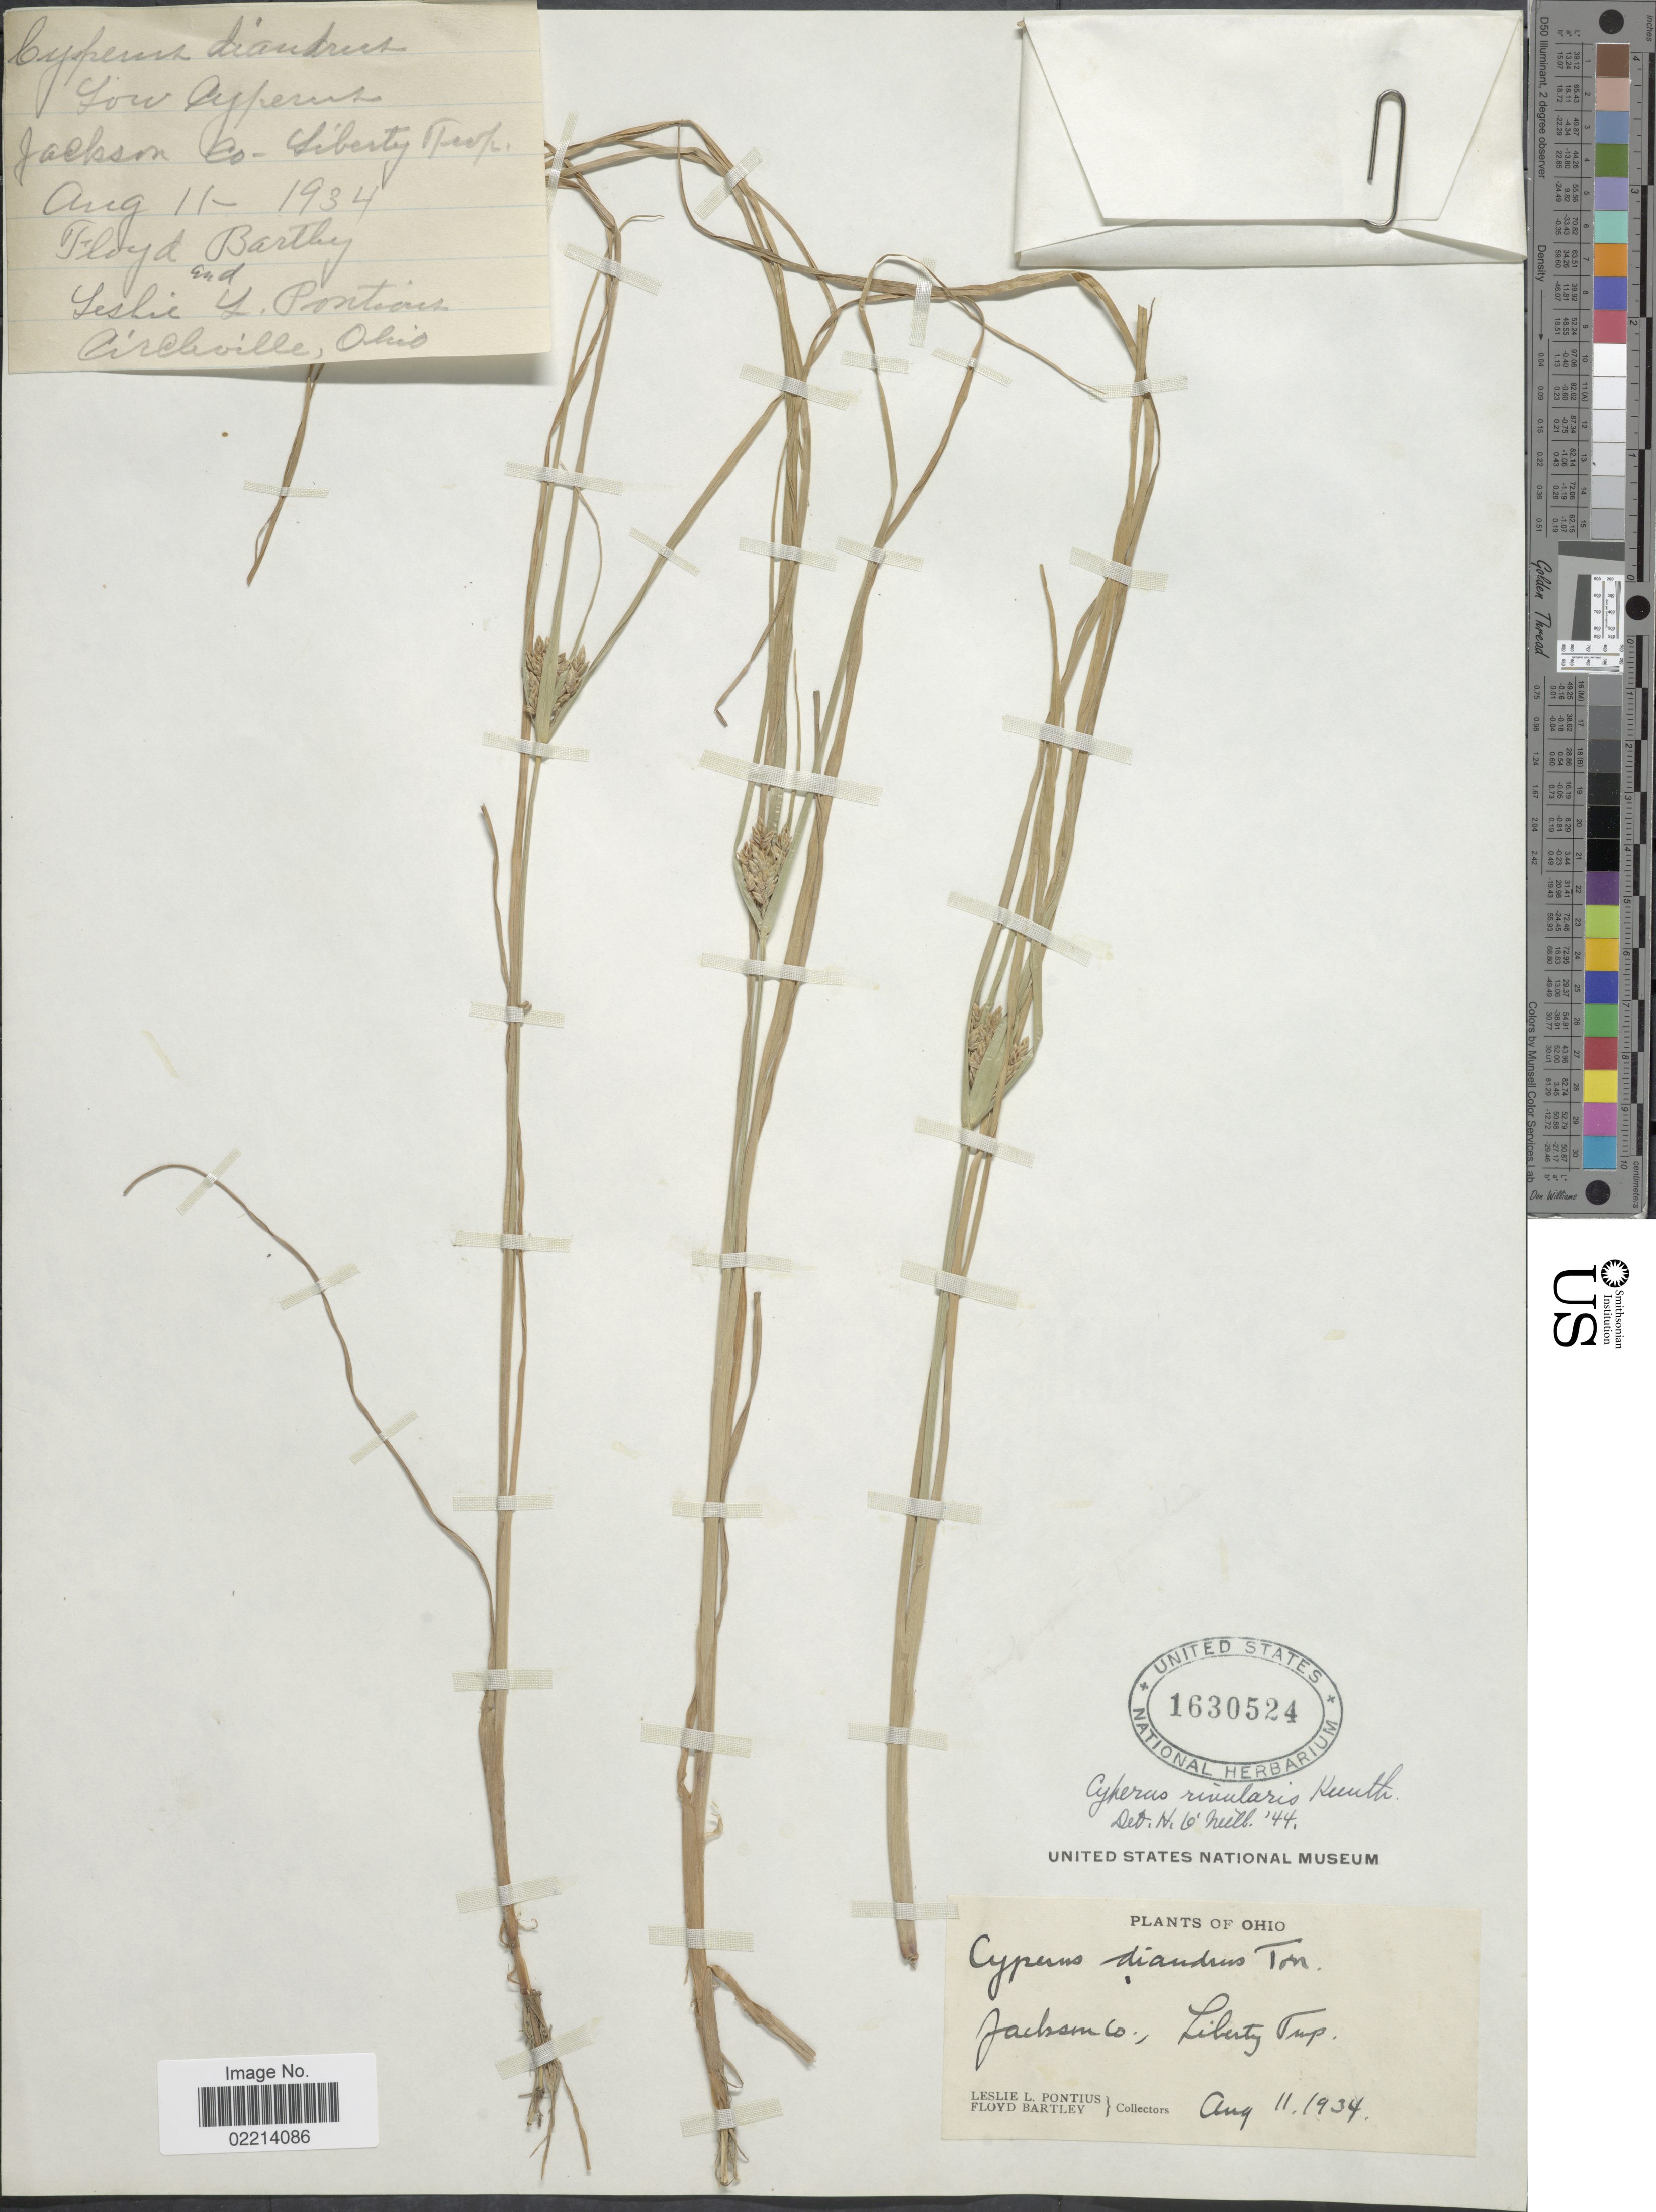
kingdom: Plantae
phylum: Tracheophyta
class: Liliopsida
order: Poales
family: Cyperaceae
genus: Cyperus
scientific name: Cyperus bipartitus Torr.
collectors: L. Pontius & F. Bartley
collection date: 1934-08-11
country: United States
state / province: Ohio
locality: Jackson Co., Liberty Twp.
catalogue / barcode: US 1630524